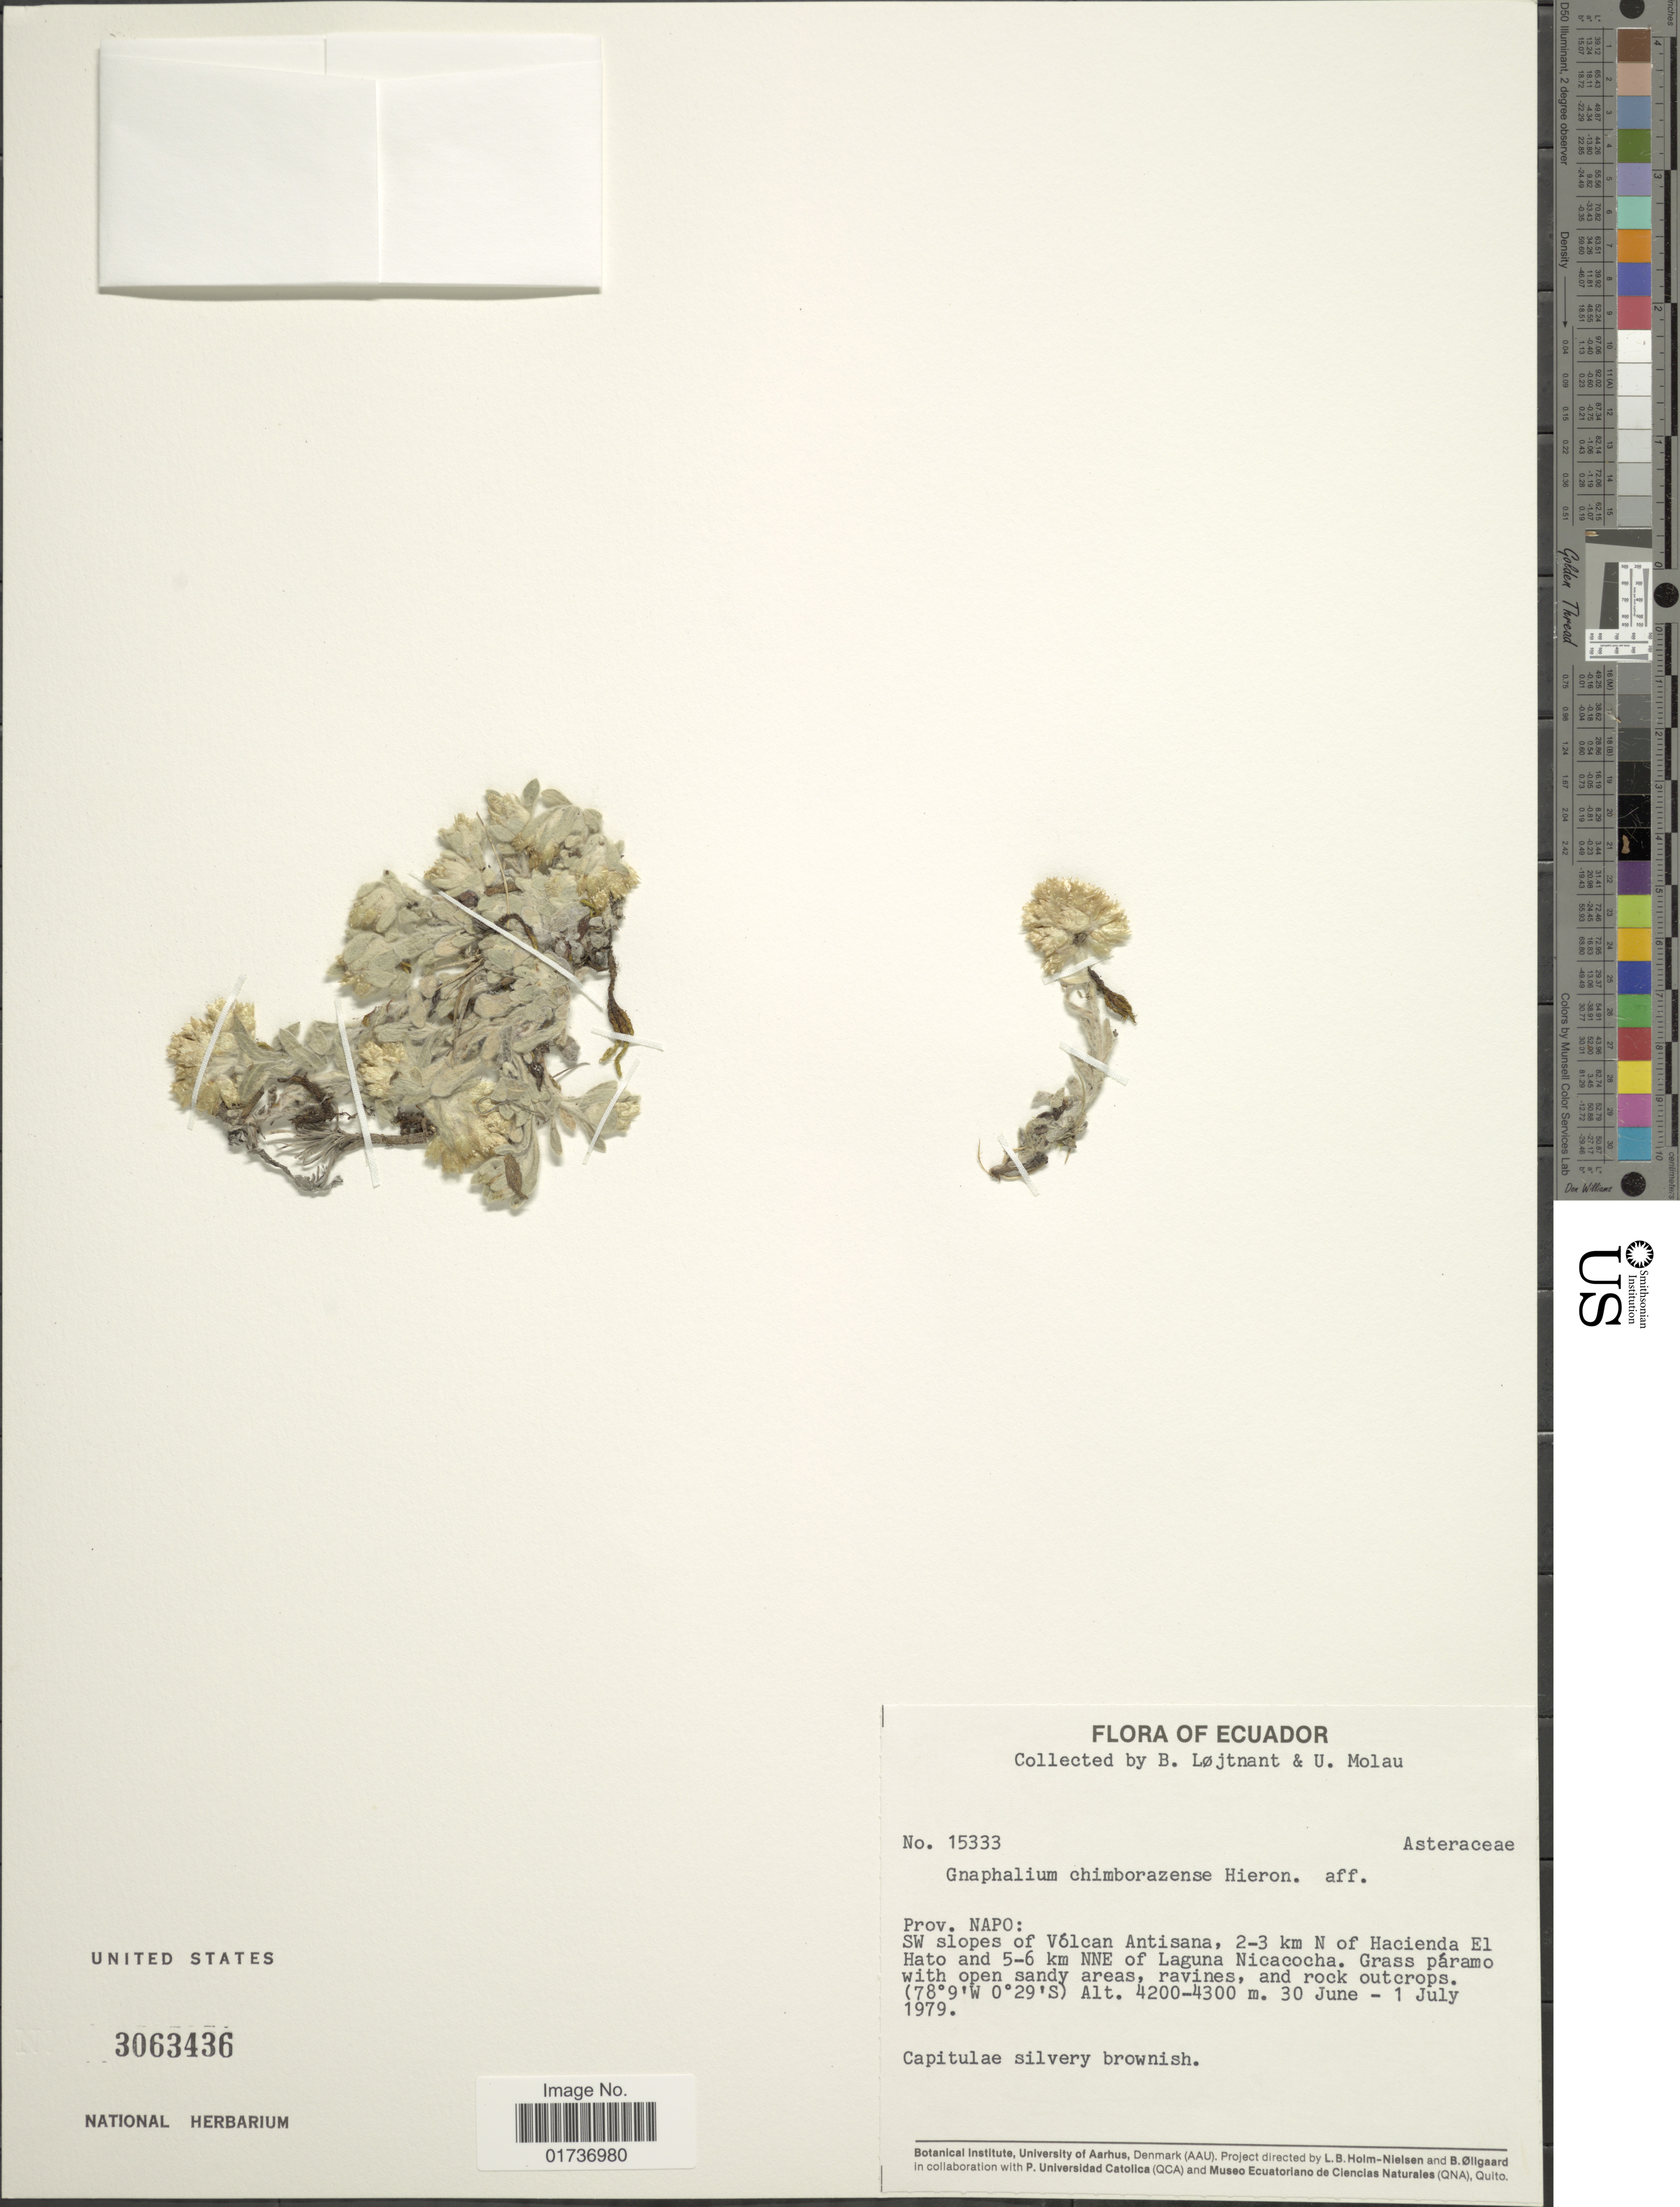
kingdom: Plantae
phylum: Tracheophyta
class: Magnoliopsida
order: Asterales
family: Asteraceae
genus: Gnaphalium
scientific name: Gnaphalium chimborazense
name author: Hieron. ex Sodiro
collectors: B. Löjtnant & U. Molau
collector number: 15333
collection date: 1979-06-30/1979-07-01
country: Ecuador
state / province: Napo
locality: SW slopes of Vólcan Antisana, 2-3 km N of Hacienda El Hato and 5-6 km NNE of Laguna Nicacocha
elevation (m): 4200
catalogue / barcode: US 3063436